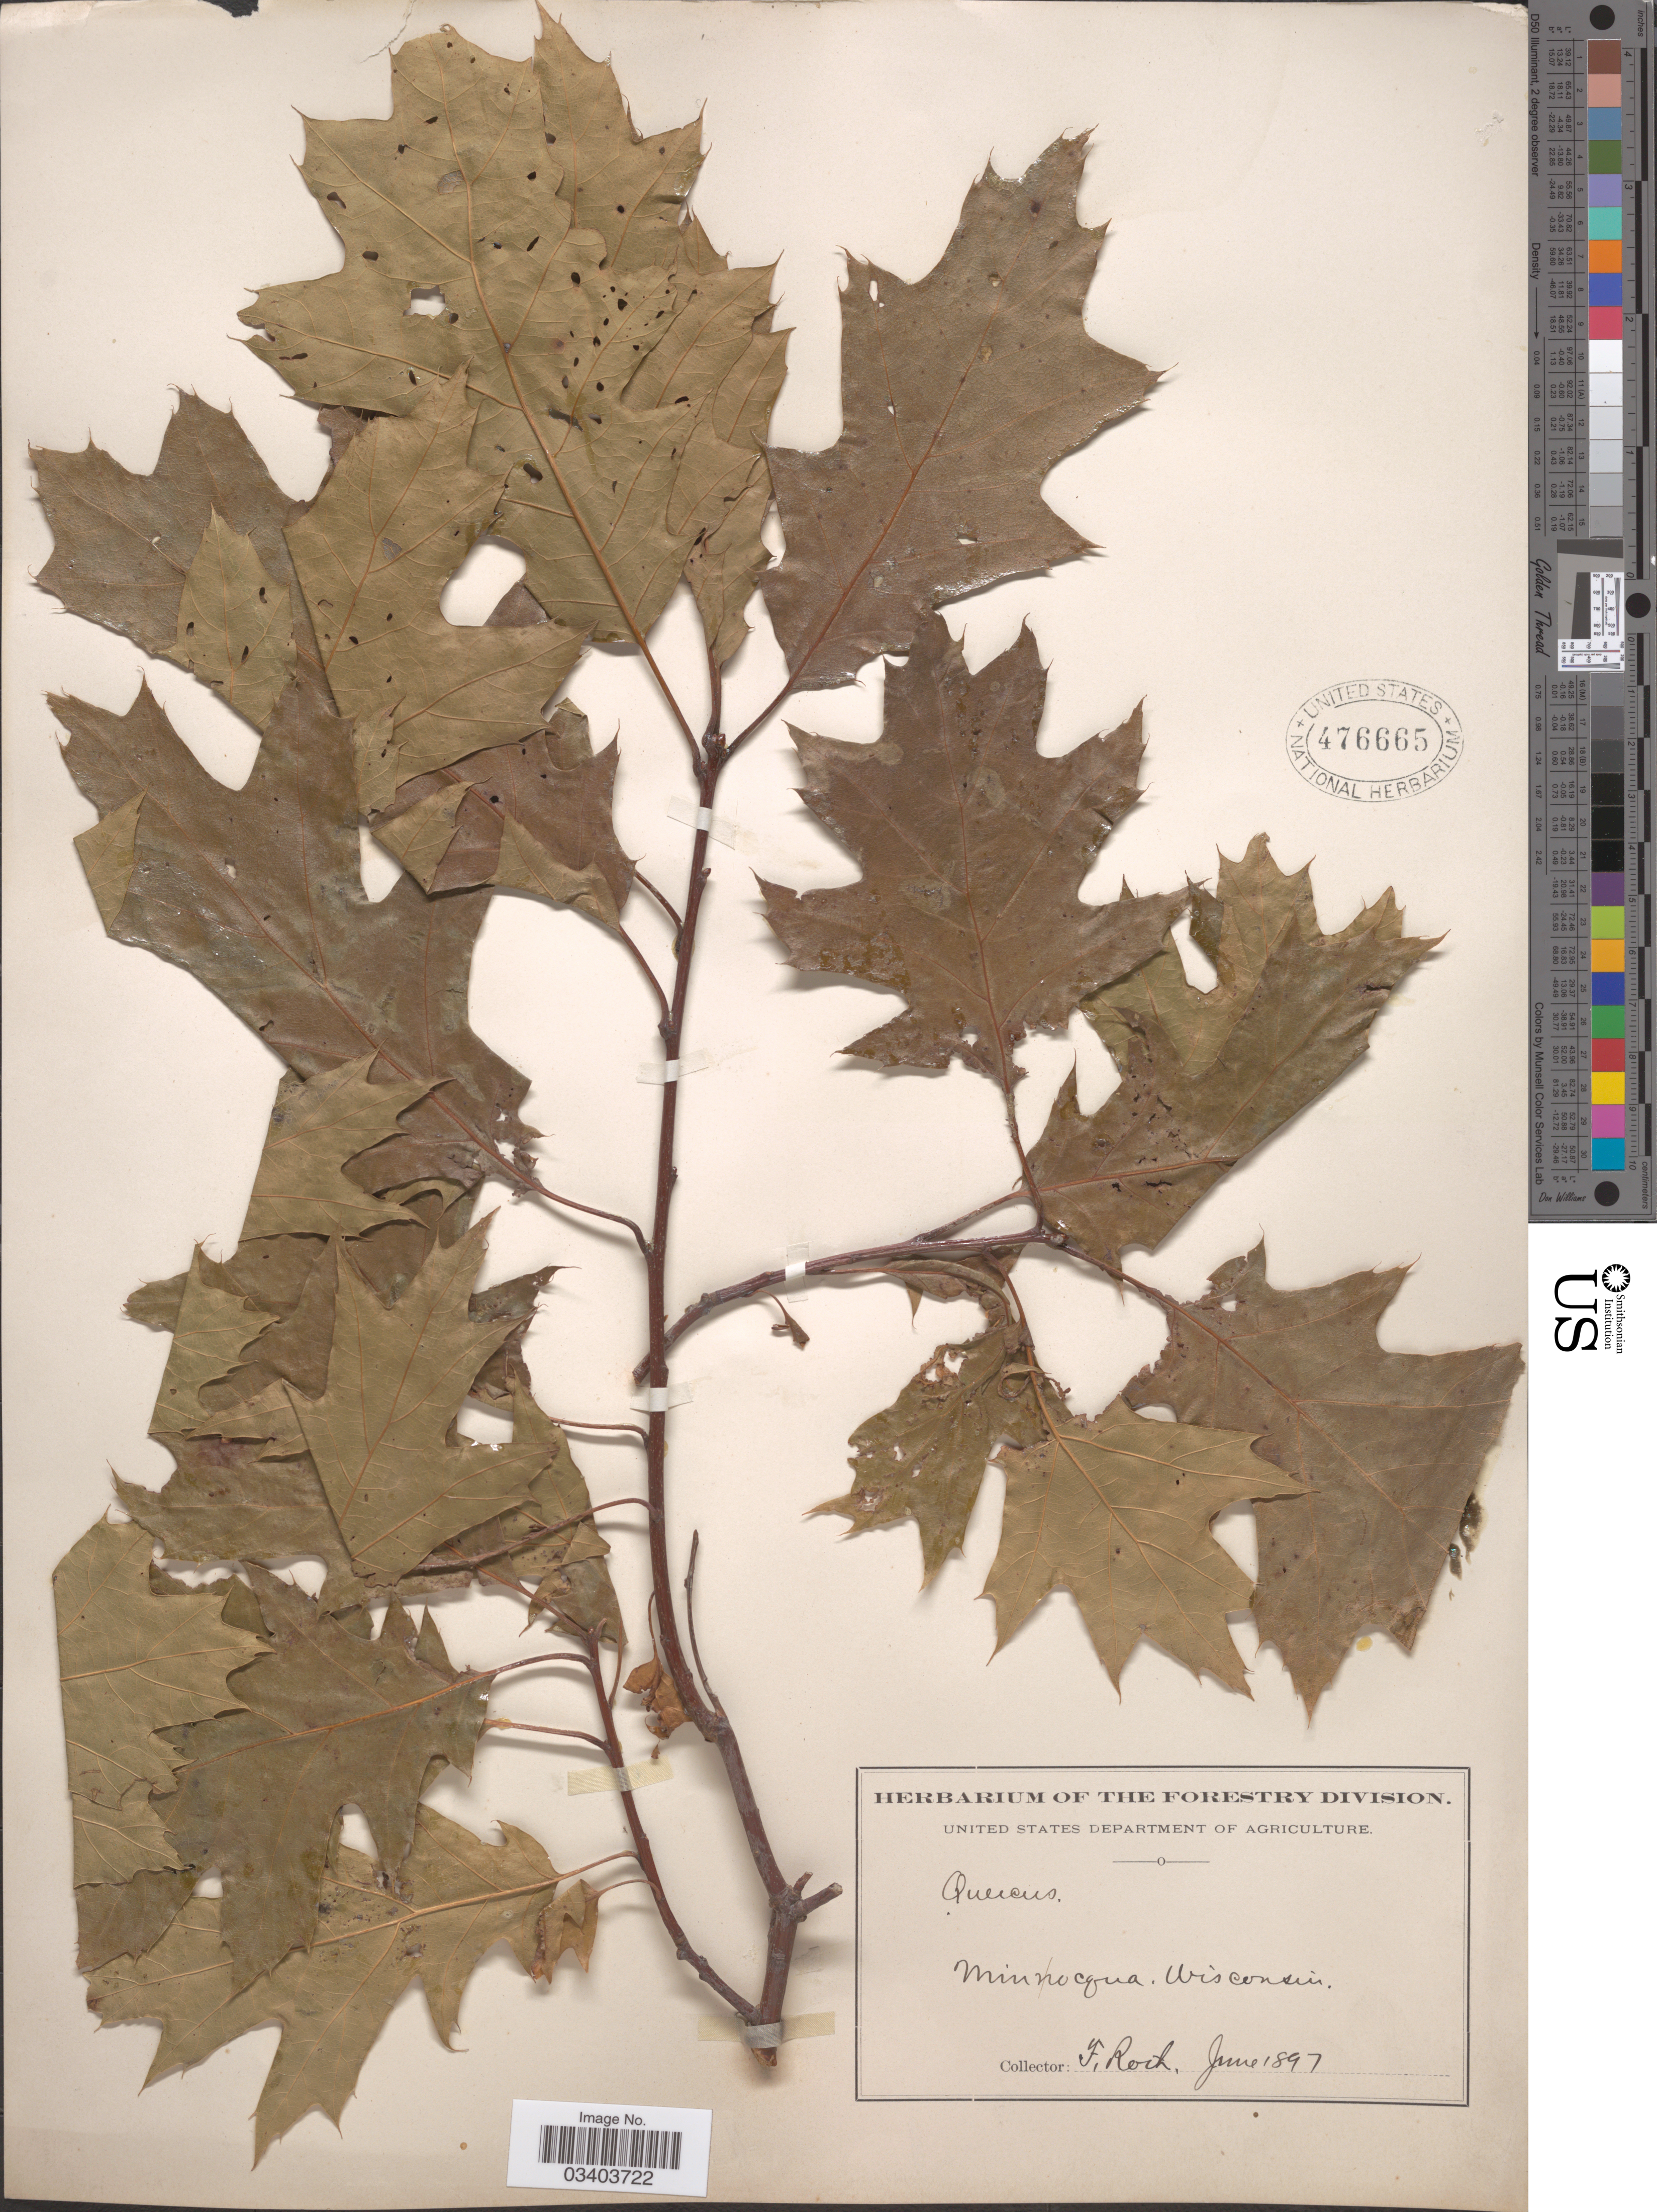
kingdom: Plantae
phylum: Tracheophyta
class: Magnoliopsida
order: Fagales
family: Fagaceae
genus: Quercus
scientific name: Quercus borealis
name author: F. Michx.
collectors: F. Roth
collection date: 1897-06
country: United States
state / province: Wisconsin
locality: Minocqua.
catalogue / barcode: US 476665